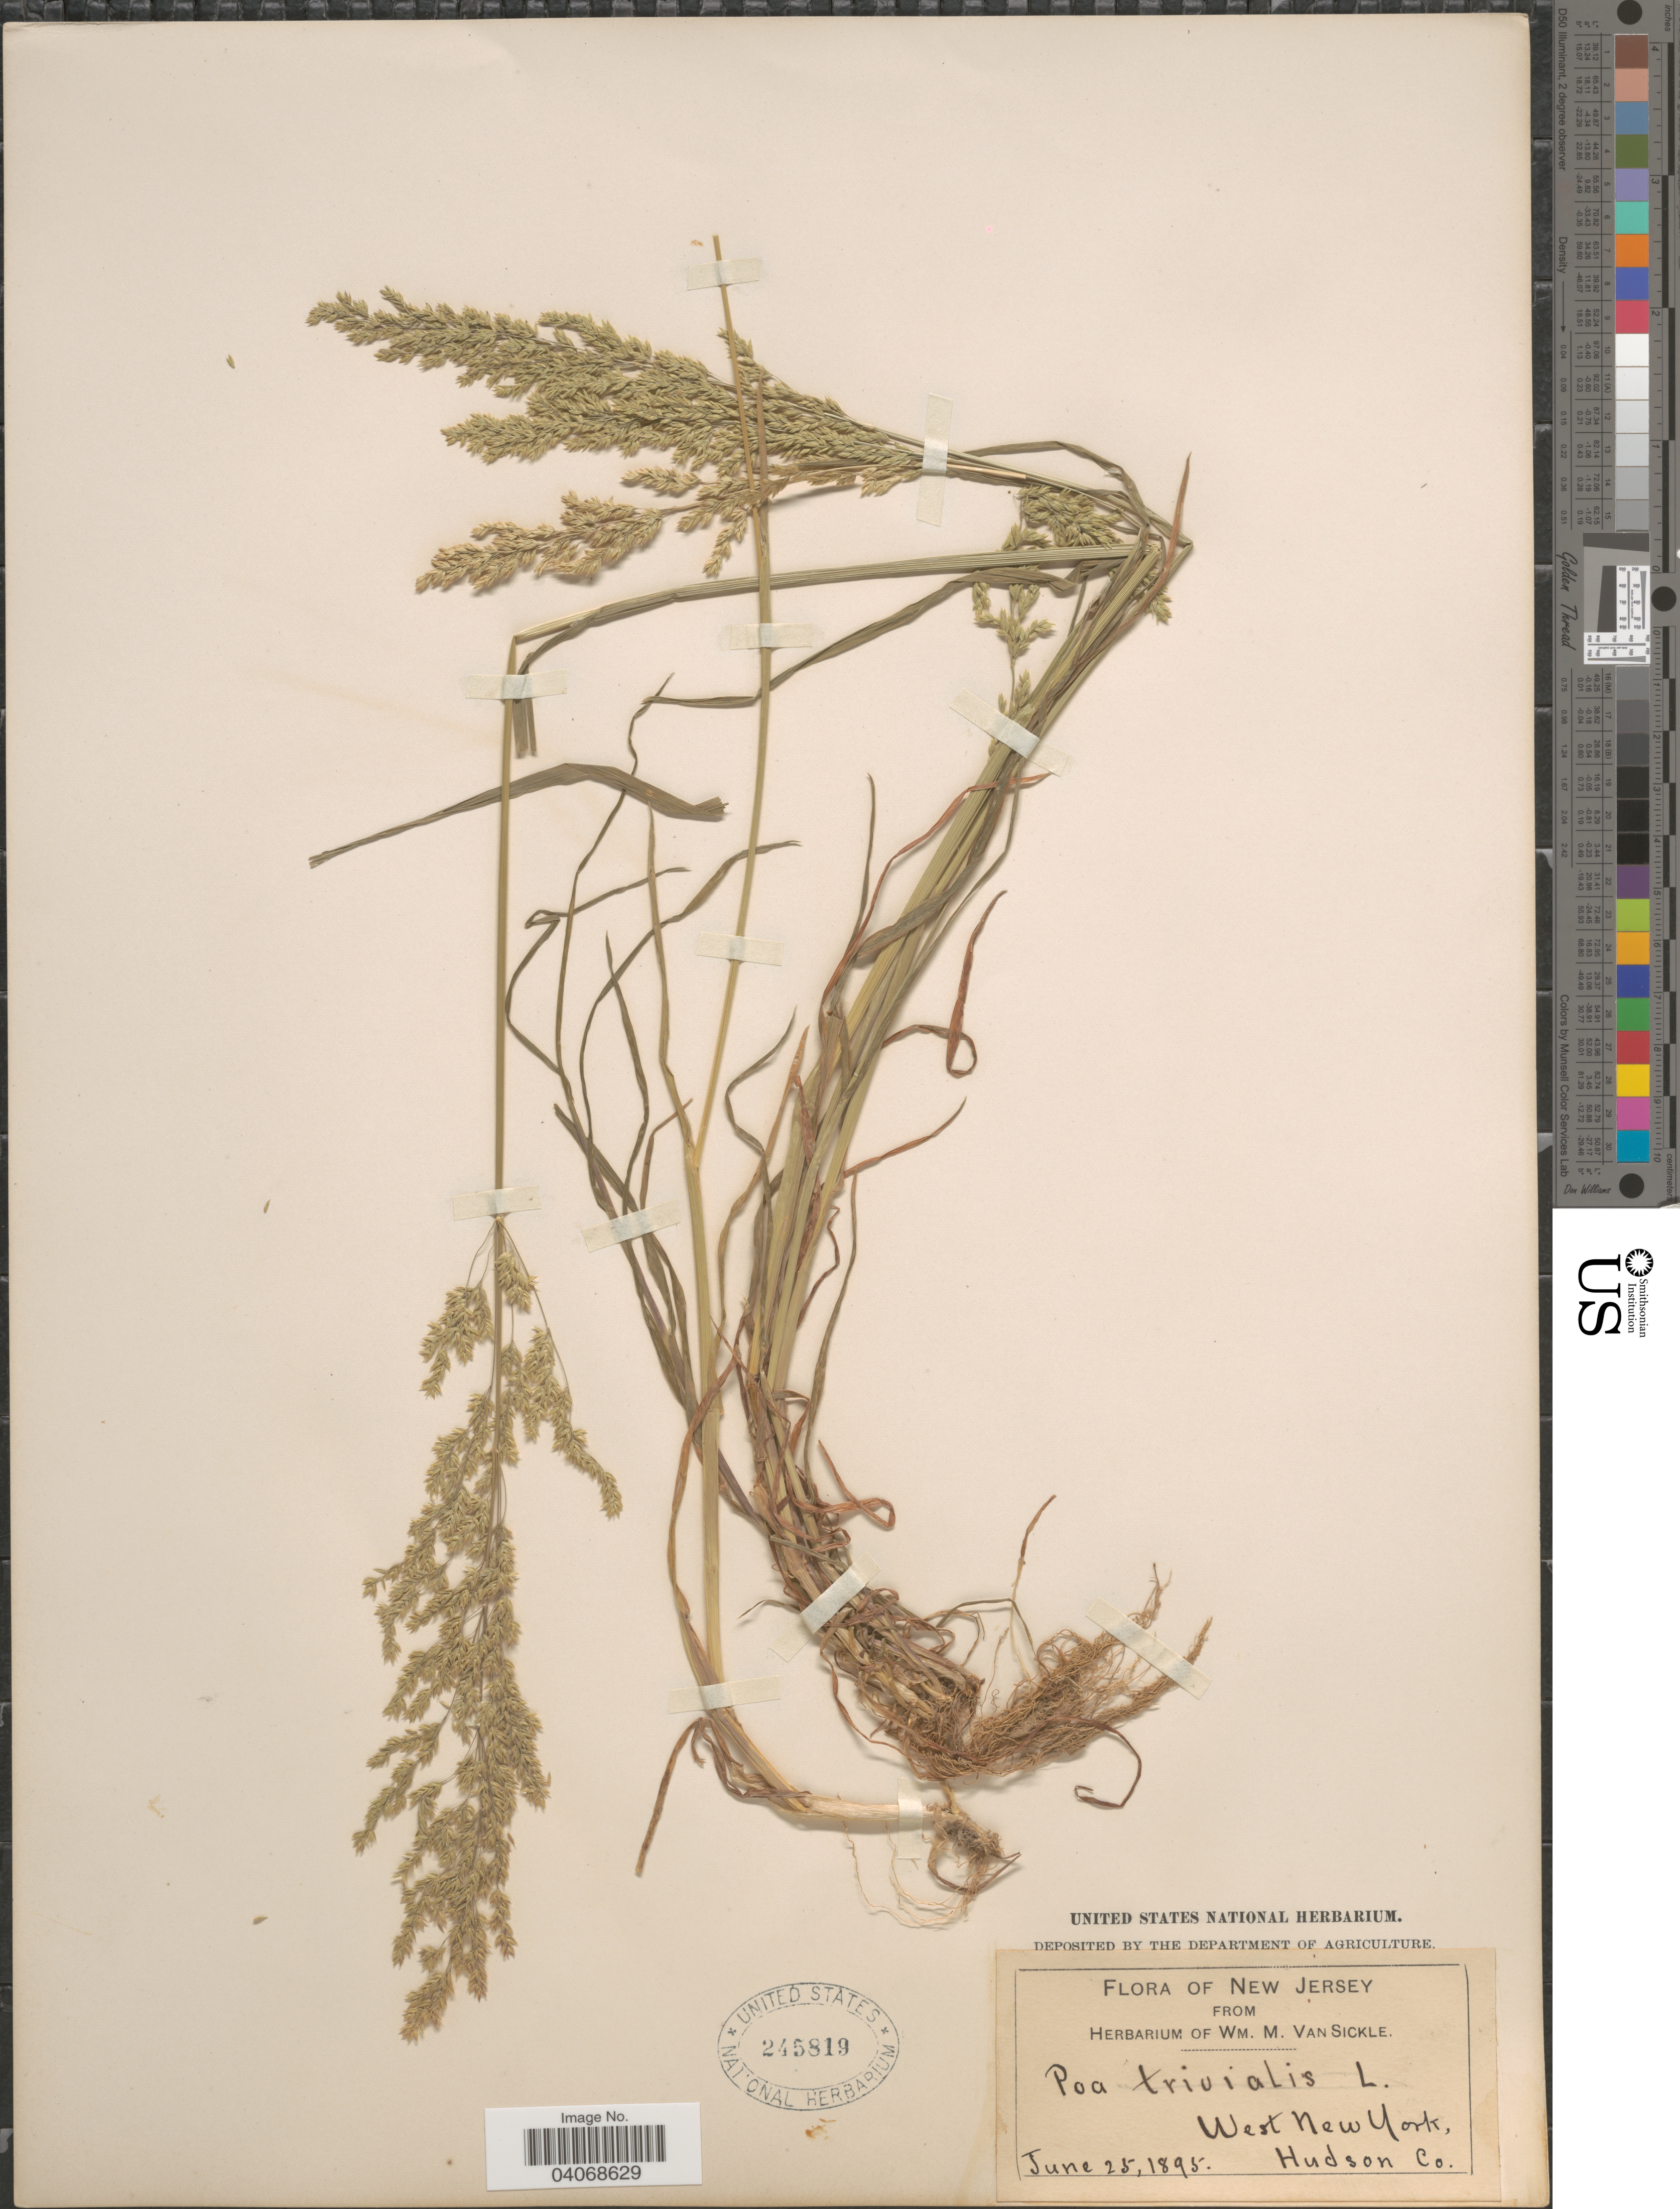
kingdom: Plantae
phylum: Tracheophyta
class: Liliopsida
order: Poales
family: Poaceae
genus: Poa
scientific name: Poa trivialis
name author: L.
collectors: ex herb. Wm. M. Van Sickle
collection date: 1895-06-25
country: United States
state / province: New Jersey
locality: West New York, Hudson Co.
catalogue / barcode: US 245819